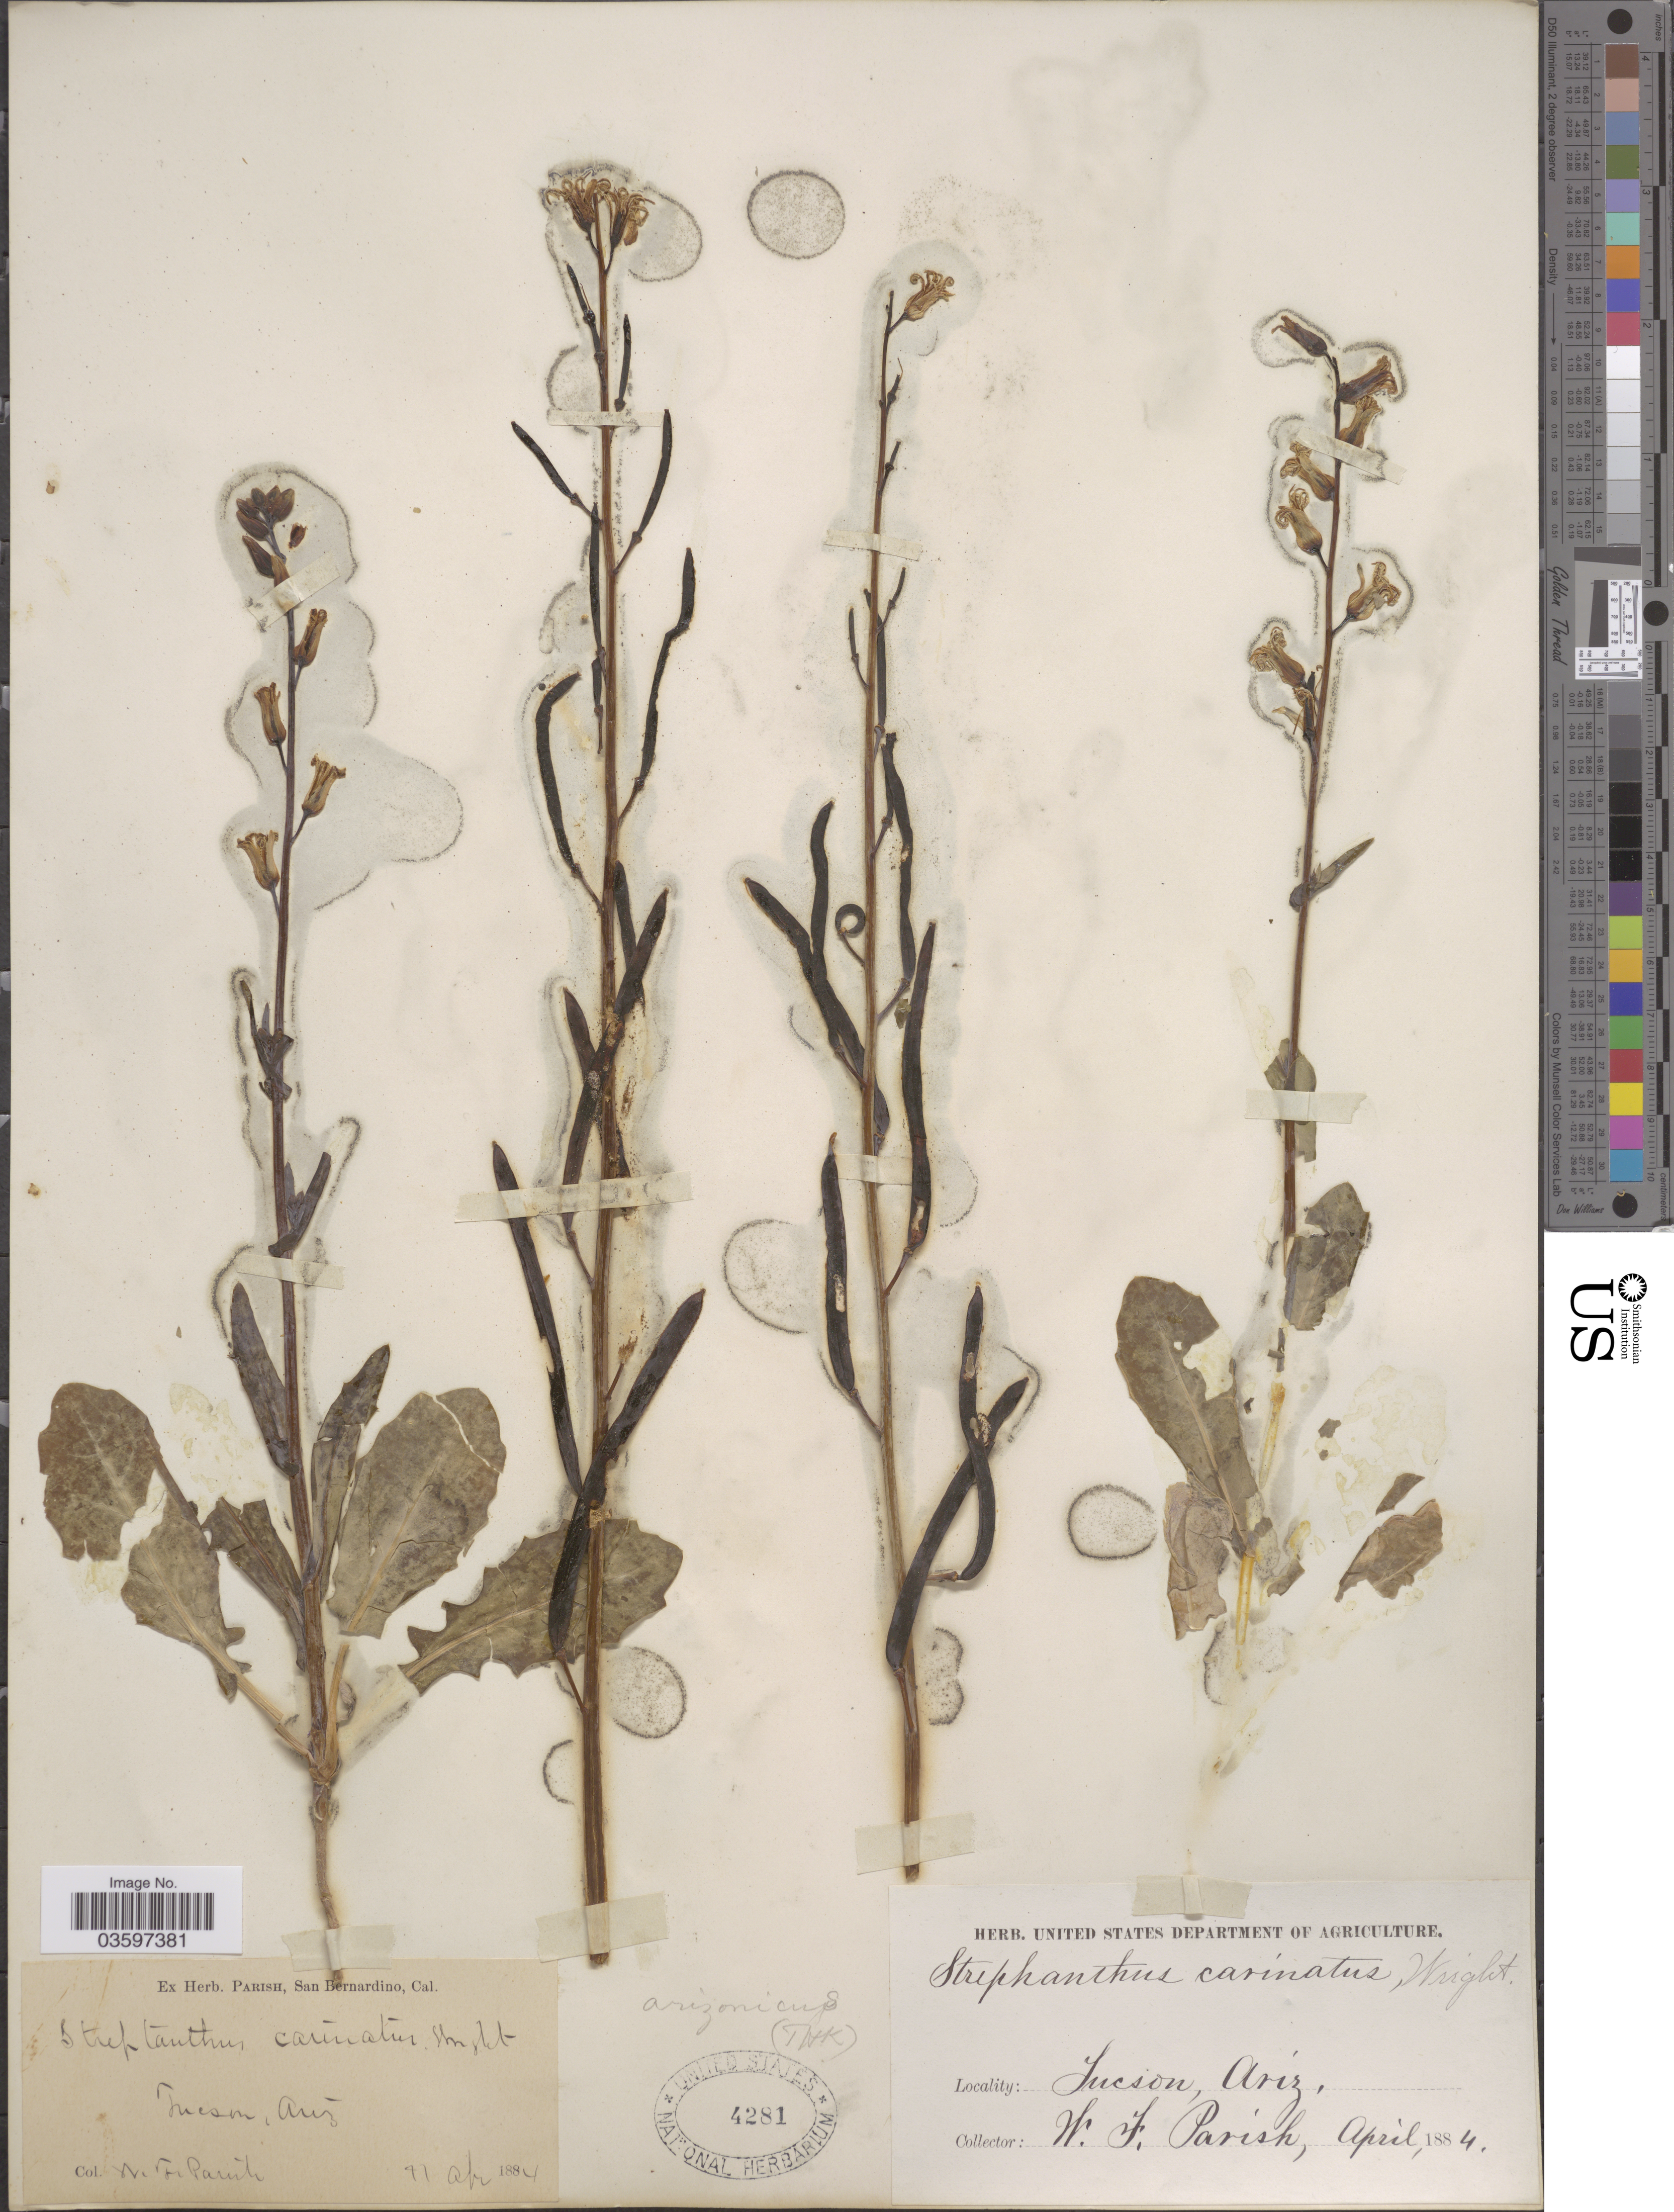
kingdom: Plantae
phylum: Tracheophyta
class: Magnoliopsida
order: Brassicales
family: Brassicaceae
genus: Streptanthus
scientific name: Streptanthus arizonicus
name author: S. Watson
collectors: W. F. Parish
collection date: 1884-04-11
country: United States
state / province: Arizona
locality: Tucson.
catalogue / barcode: US 4281